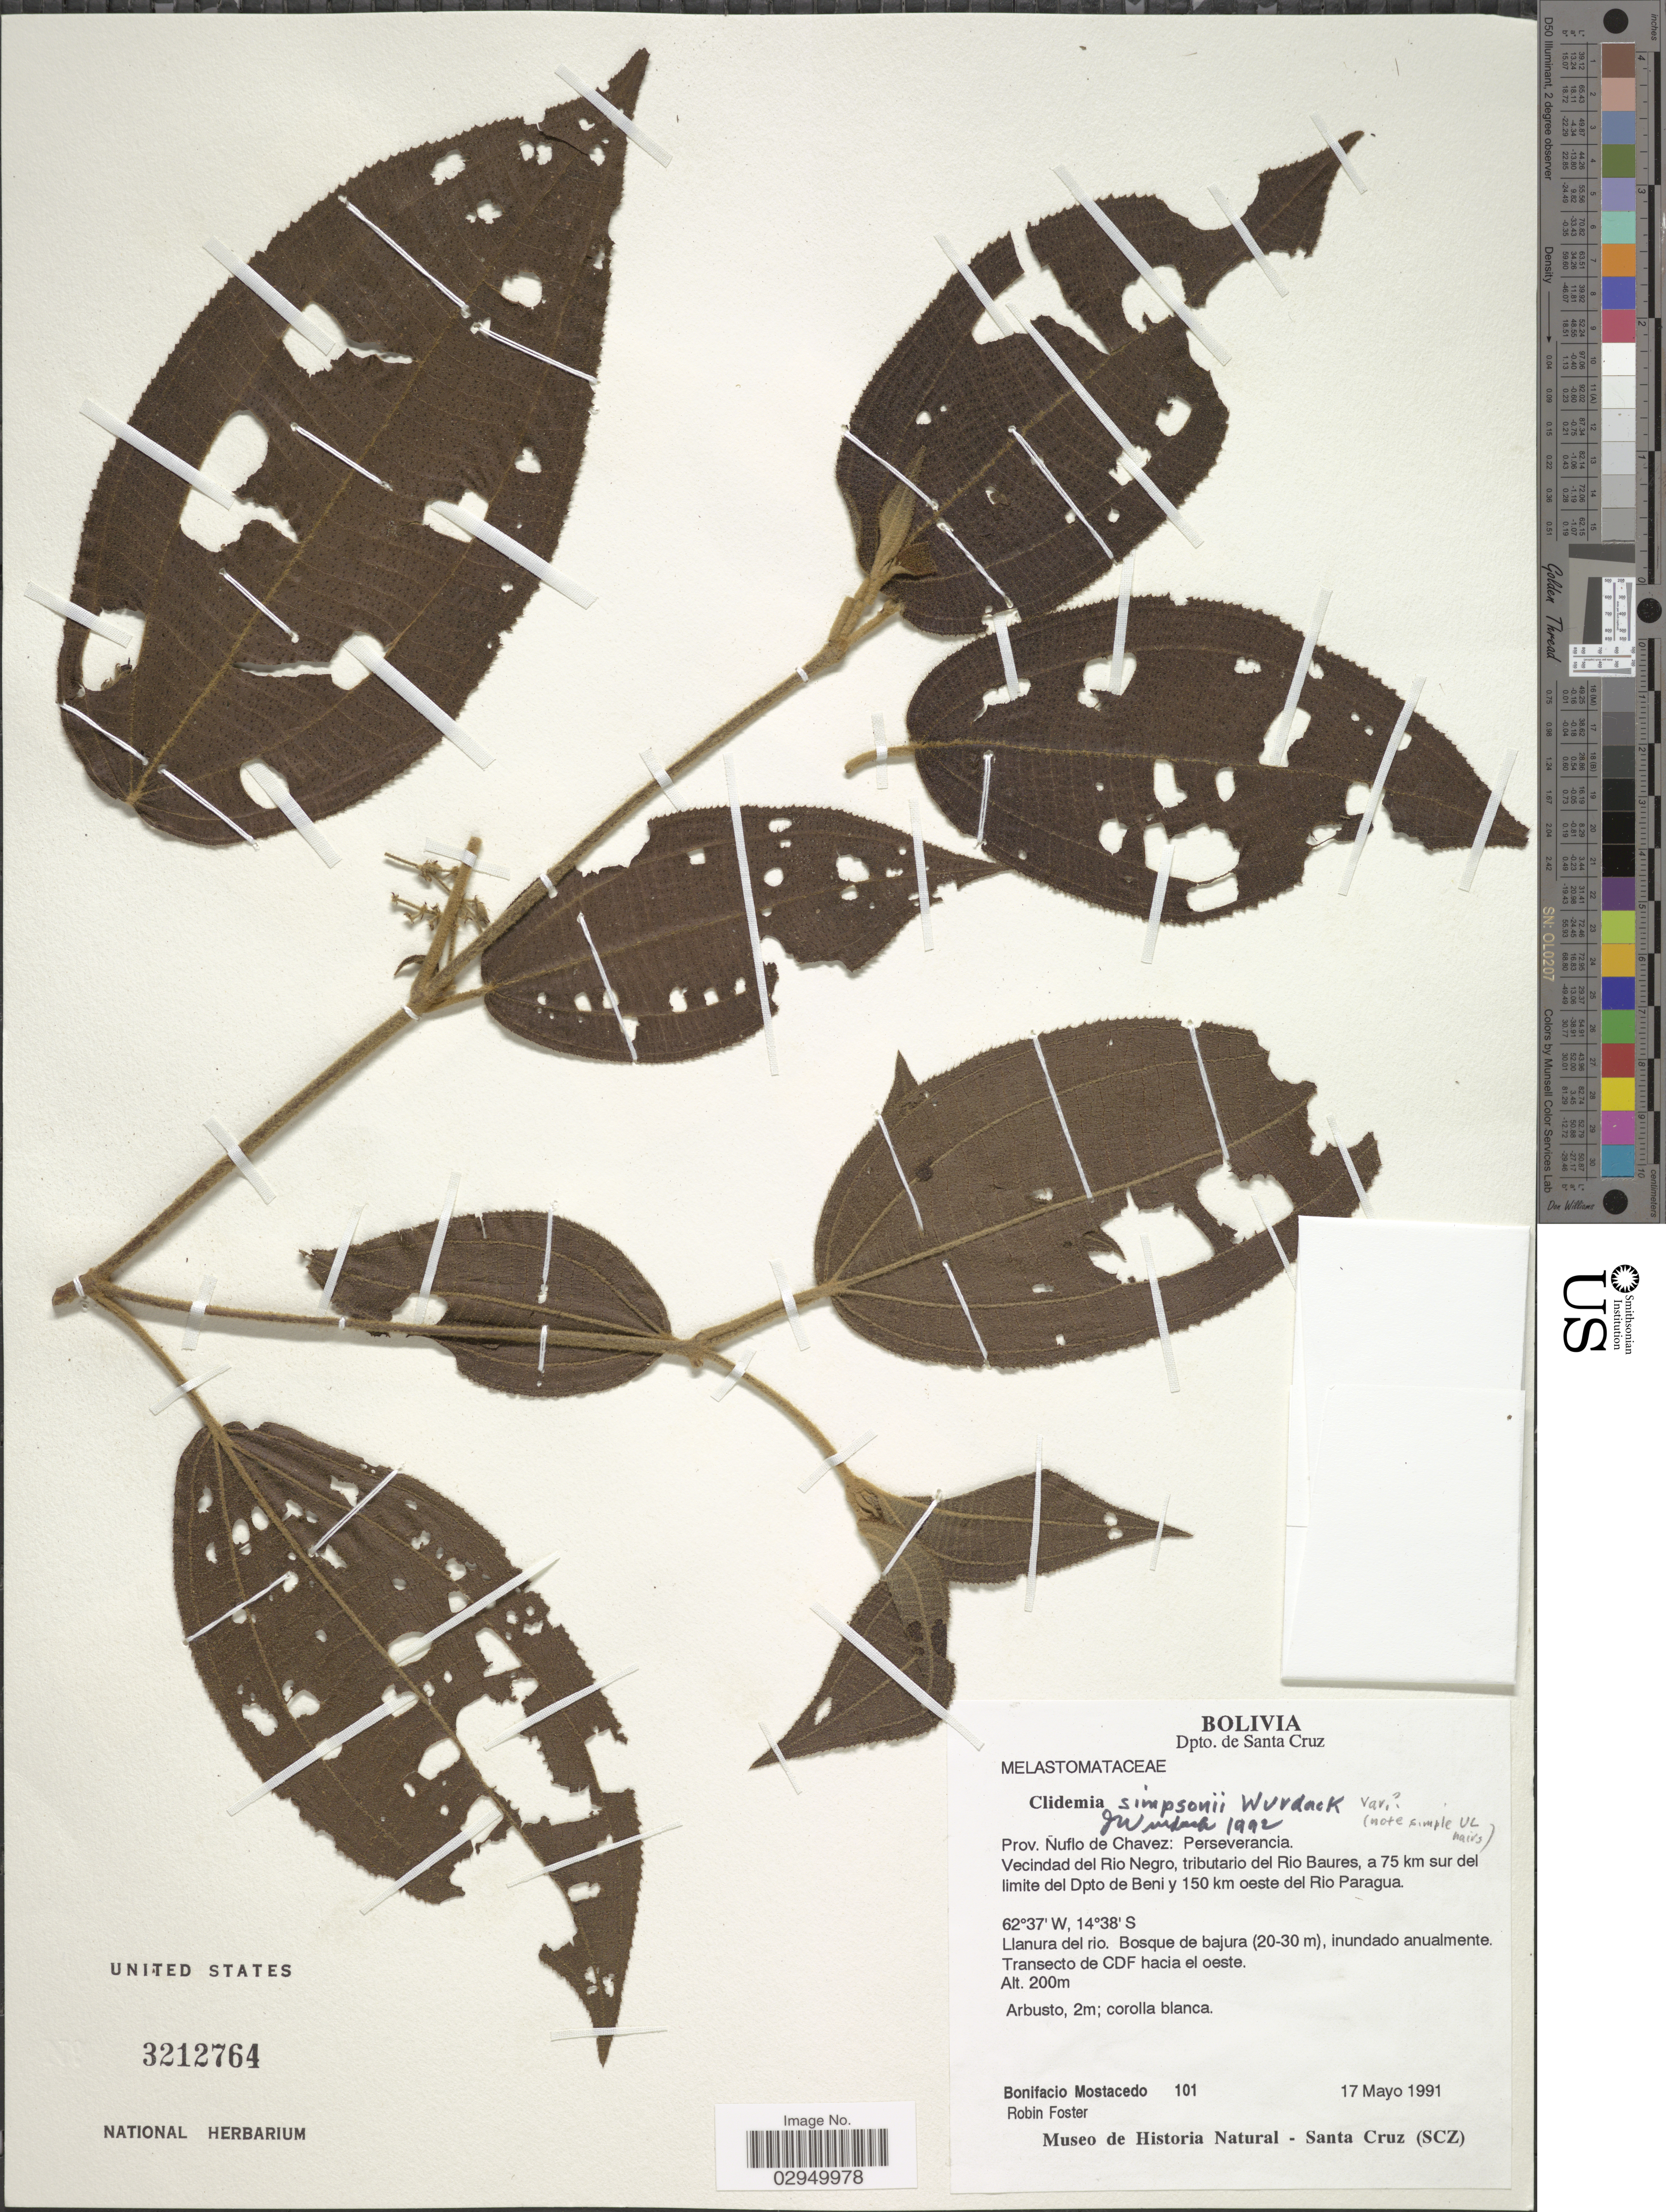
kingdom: Plantae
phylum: Tracheophyta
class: Magnoliopsida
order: Myrtales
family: Melastomataceae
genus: Clidemia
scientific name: Clidemia simpsonii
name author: Wurdack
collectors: B. Mostacedo & R. B. Foster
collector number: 101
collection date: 1991-05-17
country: Bolivia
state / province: Santa Cruz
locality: Prov. Ñuflo de Chavez: Perseverancia. Vecindad del Rio Negro, tributario del Rio Baures, a 75 km sur del limite del Dpto de Beni y 150 km oeste del Rio Paragua. Transecto de CDF hacia el oeste.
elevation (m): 200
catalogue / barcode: US 3212764